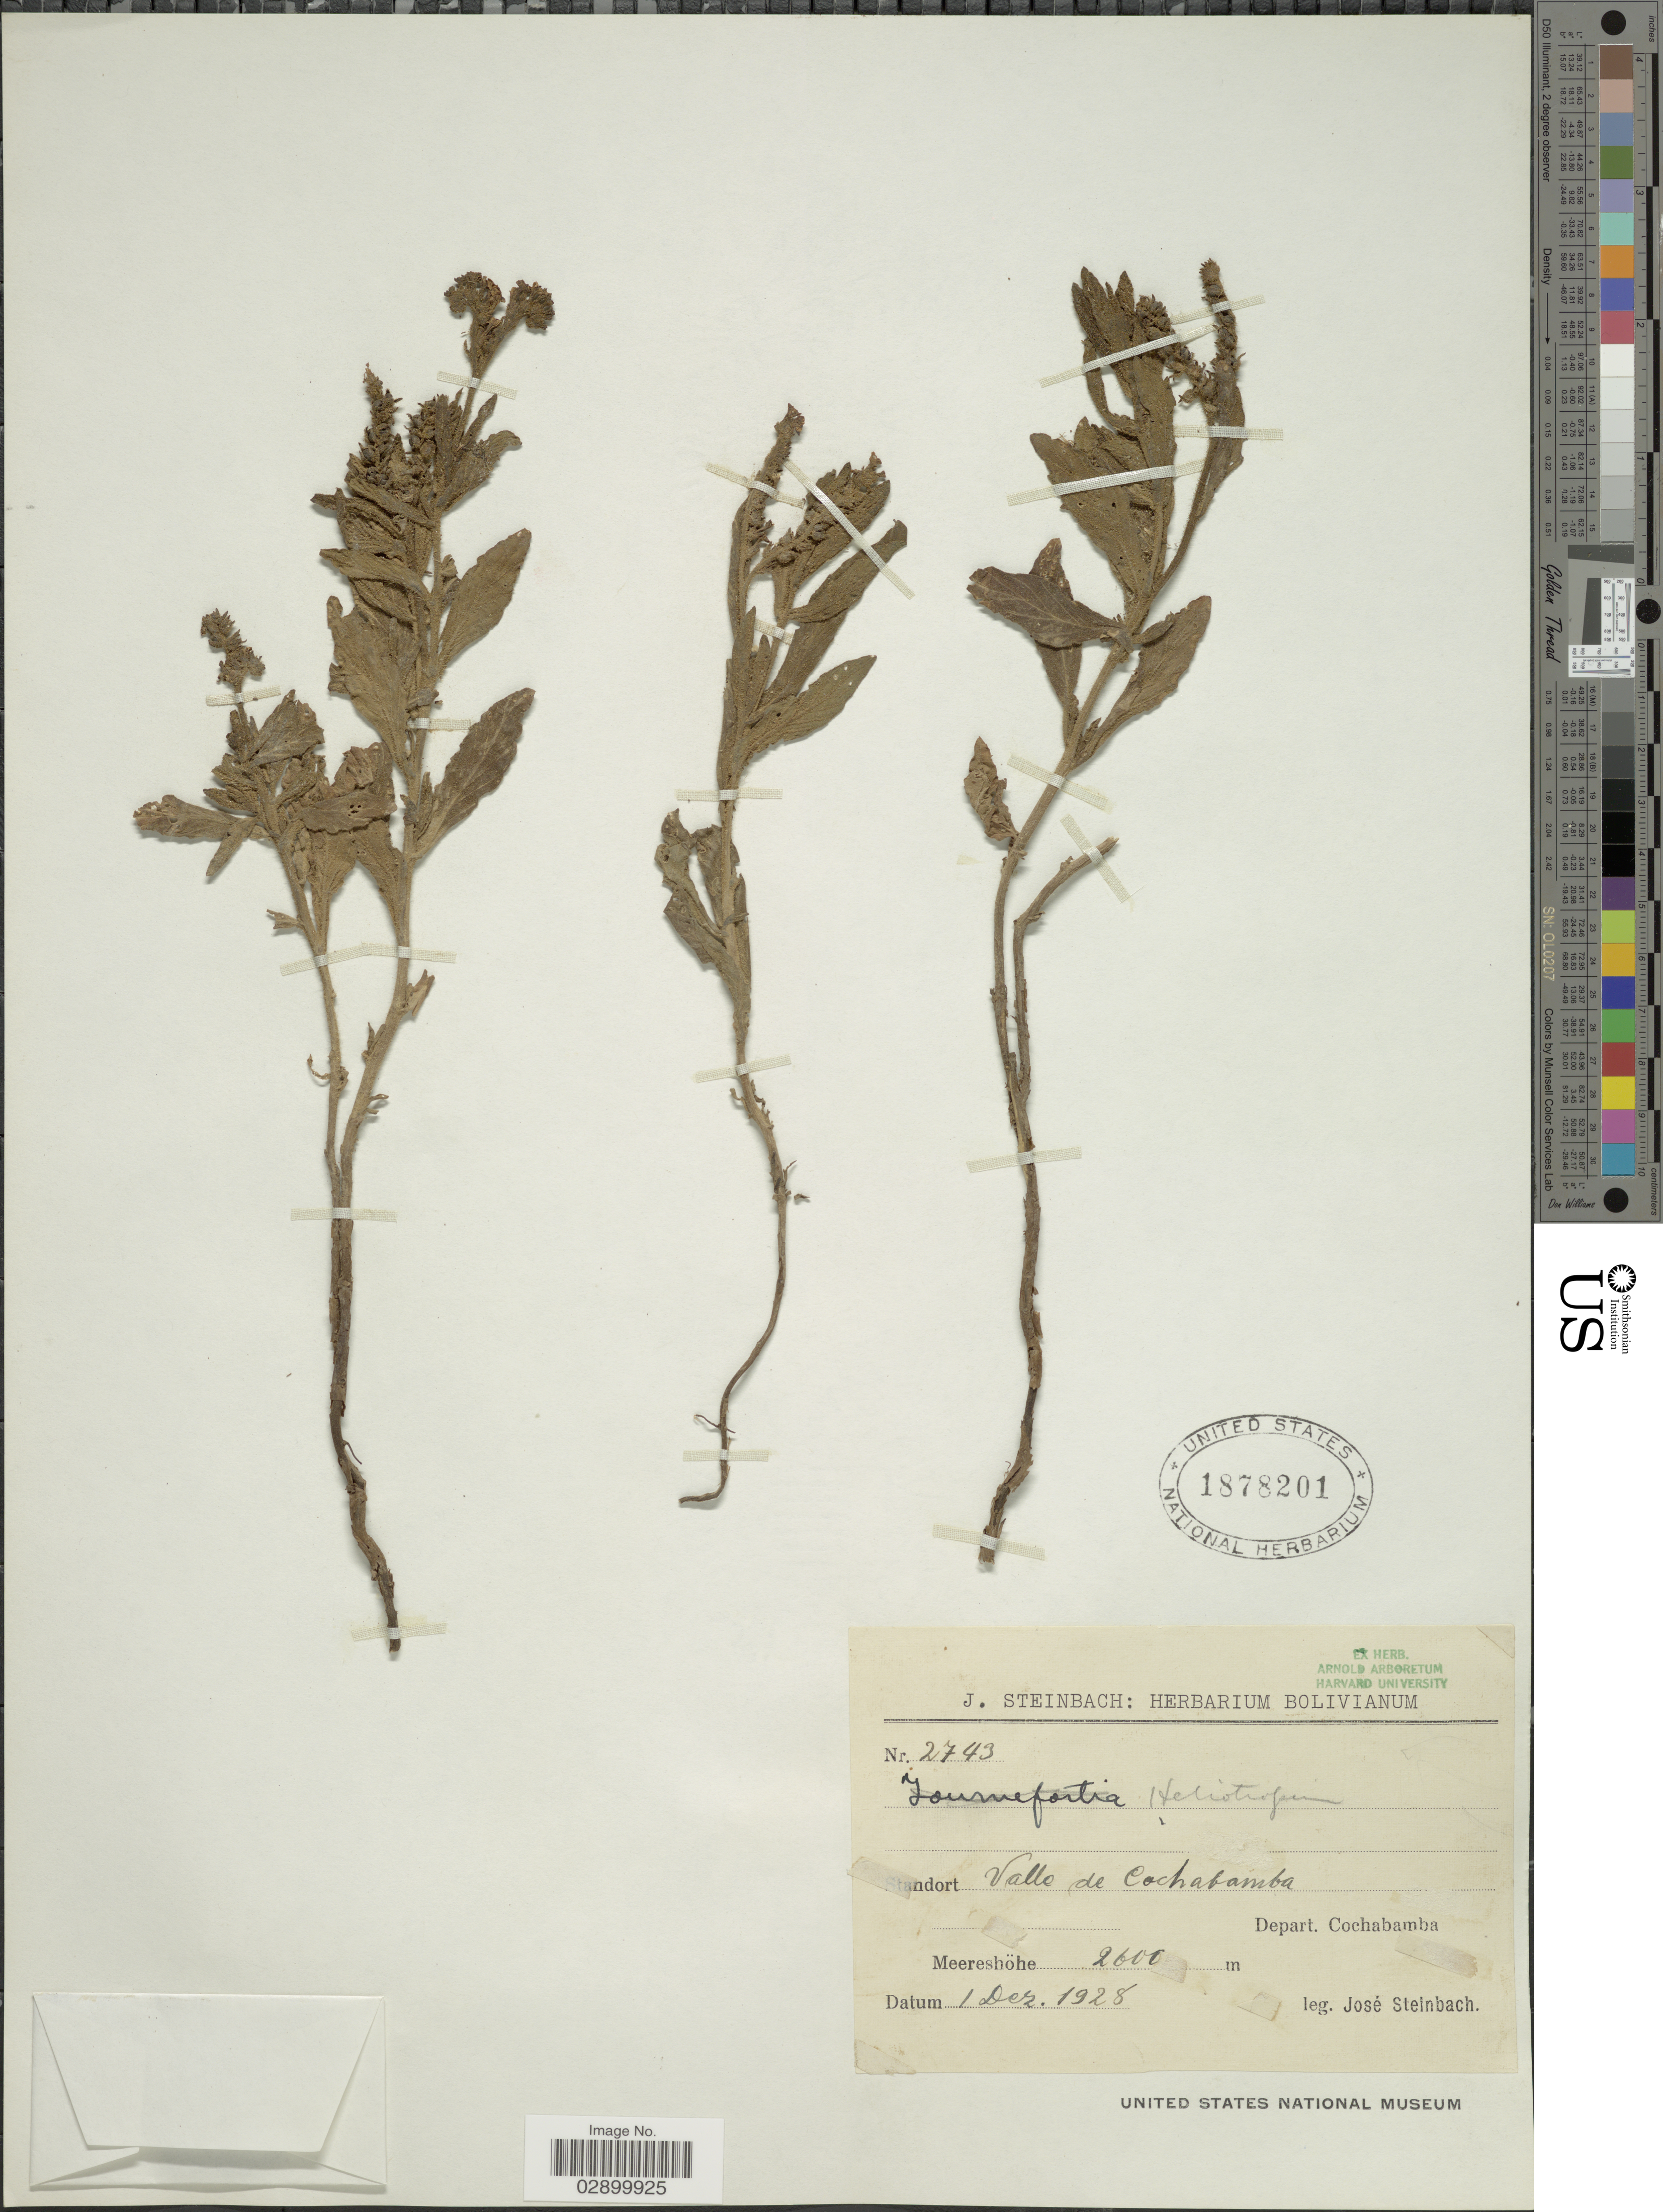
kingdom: Plantae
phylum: Tracheophyta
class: Magnoliopsida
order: Boraginales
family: Heliotropiaceae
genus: Heliotropium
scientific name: Heliotropium amplexicaule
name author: Vahl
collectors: J. Steinbach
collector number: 2743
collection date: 1928-12-01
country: Bolivia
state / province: Cochabamba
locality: Valle de Cochabamba. Depart. Cochabamba.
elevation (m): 2600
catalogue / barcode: US 1878201